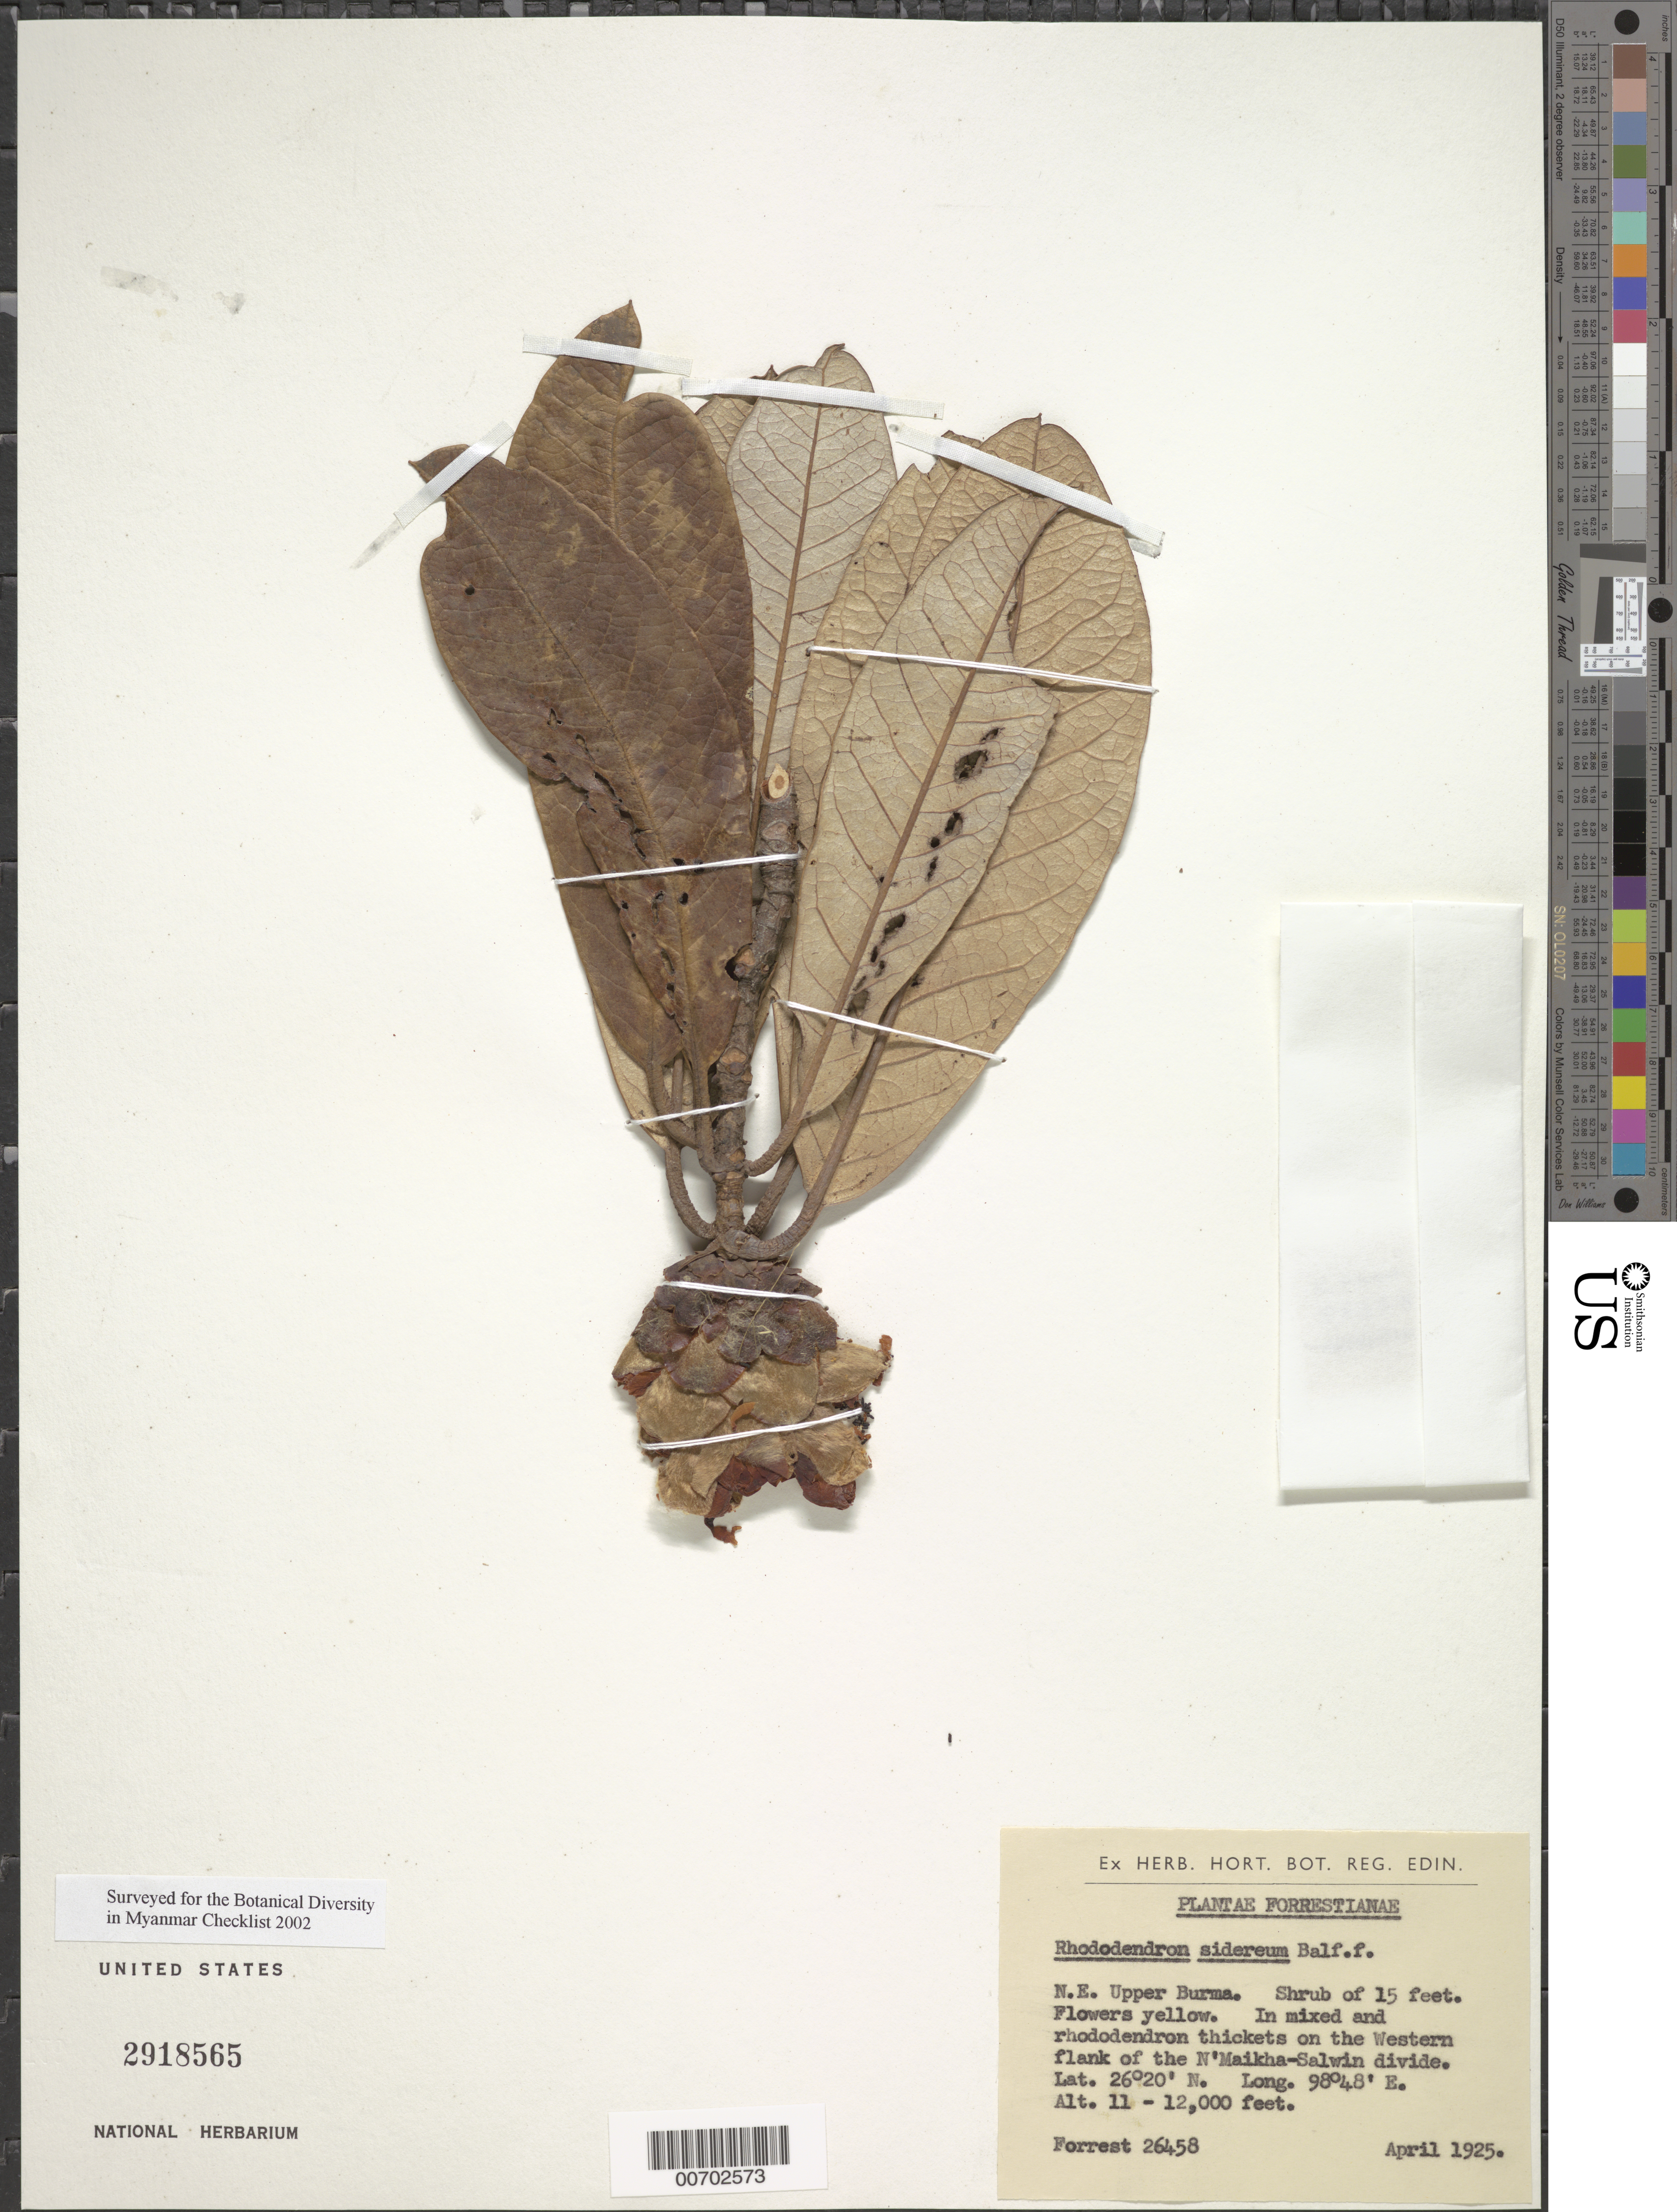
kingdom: Plantae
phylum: Tracheophyta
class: Magnoliopsida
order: Ericales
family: Ericaceae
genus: Rhododendron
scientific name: Rhododendron sidereum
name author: Balf. f.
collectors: G. Forrest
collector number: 26458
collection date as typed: Apr 1925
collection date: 1925-04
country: Myanmar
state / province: Kachin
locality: N'Maikha-Salwin Divide, W flank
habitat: Mixed and Rhododendron thickets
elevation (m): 3353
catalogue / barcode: US 2918565